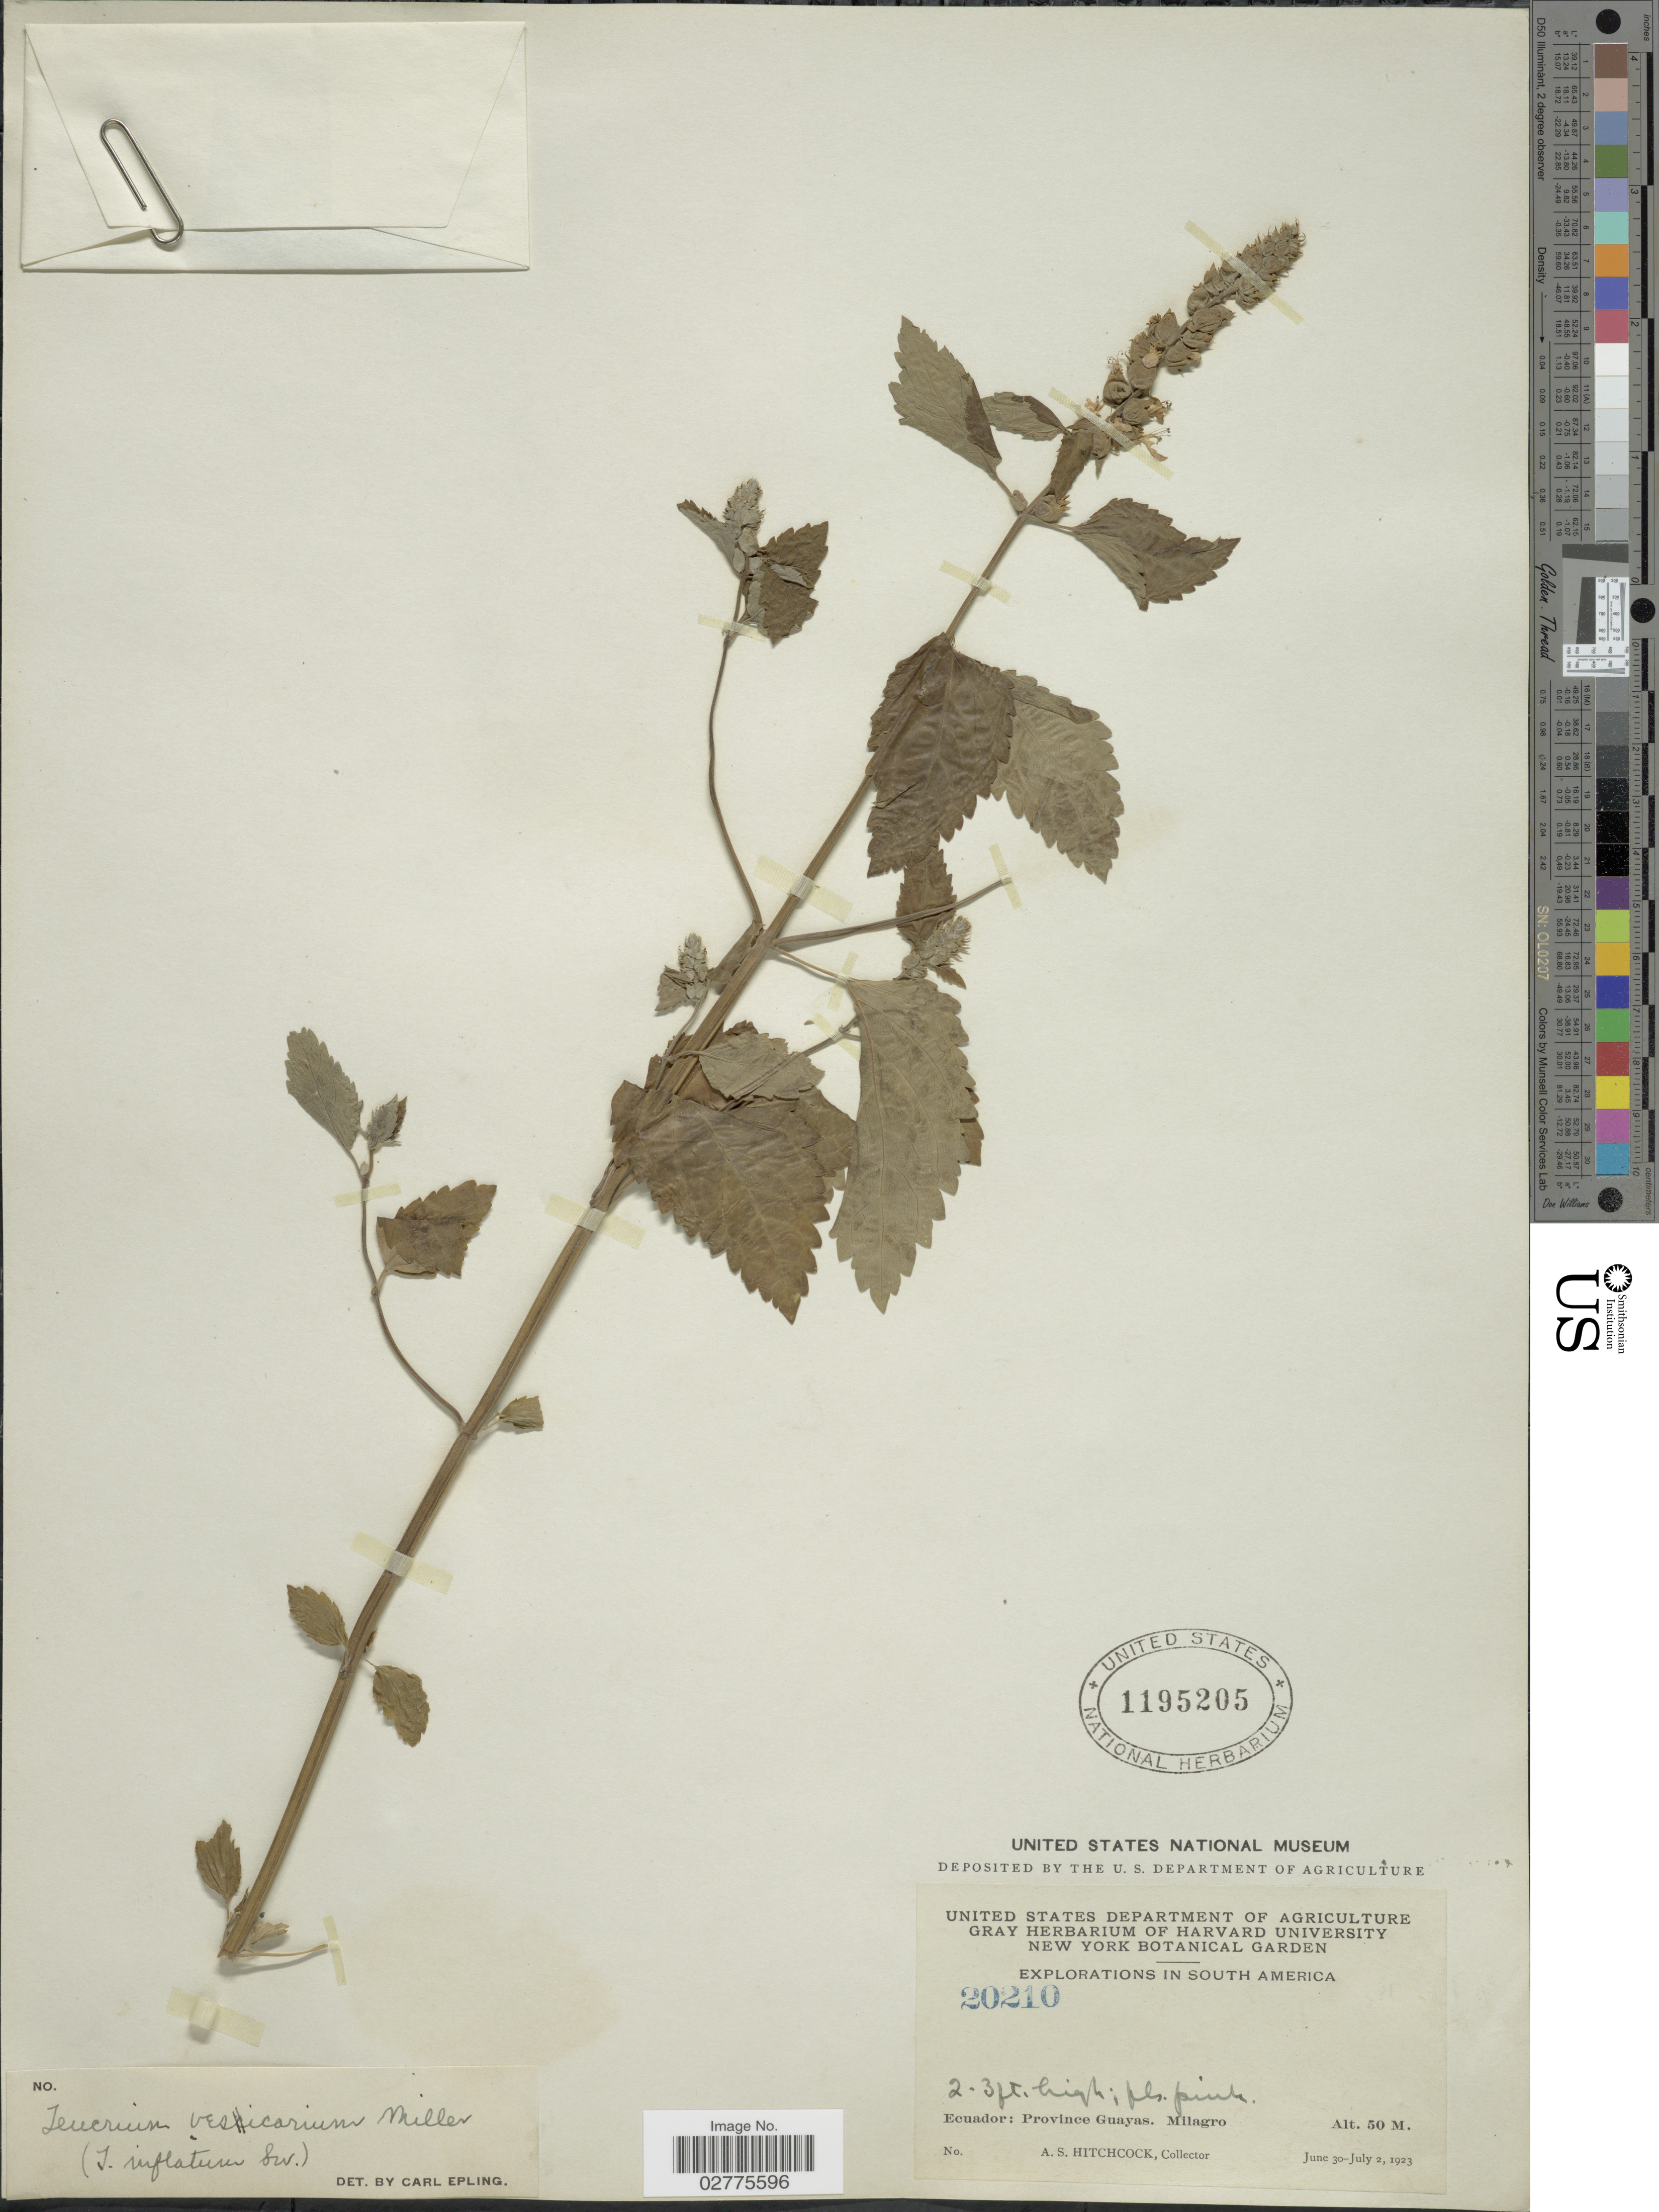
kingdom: Plantae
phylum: Tracheophyta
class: Magnoliopsida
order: Lamiales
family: Lamiaceae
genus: Teucrium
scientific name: Teucrium vesicarium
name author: Mill.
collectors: A. S. Hitchcock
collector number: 20210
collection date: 1923-06-30/1923-07-02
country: Ecuador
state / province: Guayas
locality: Province Guayas. Milagro.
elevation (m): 50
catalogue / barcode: US 1195205